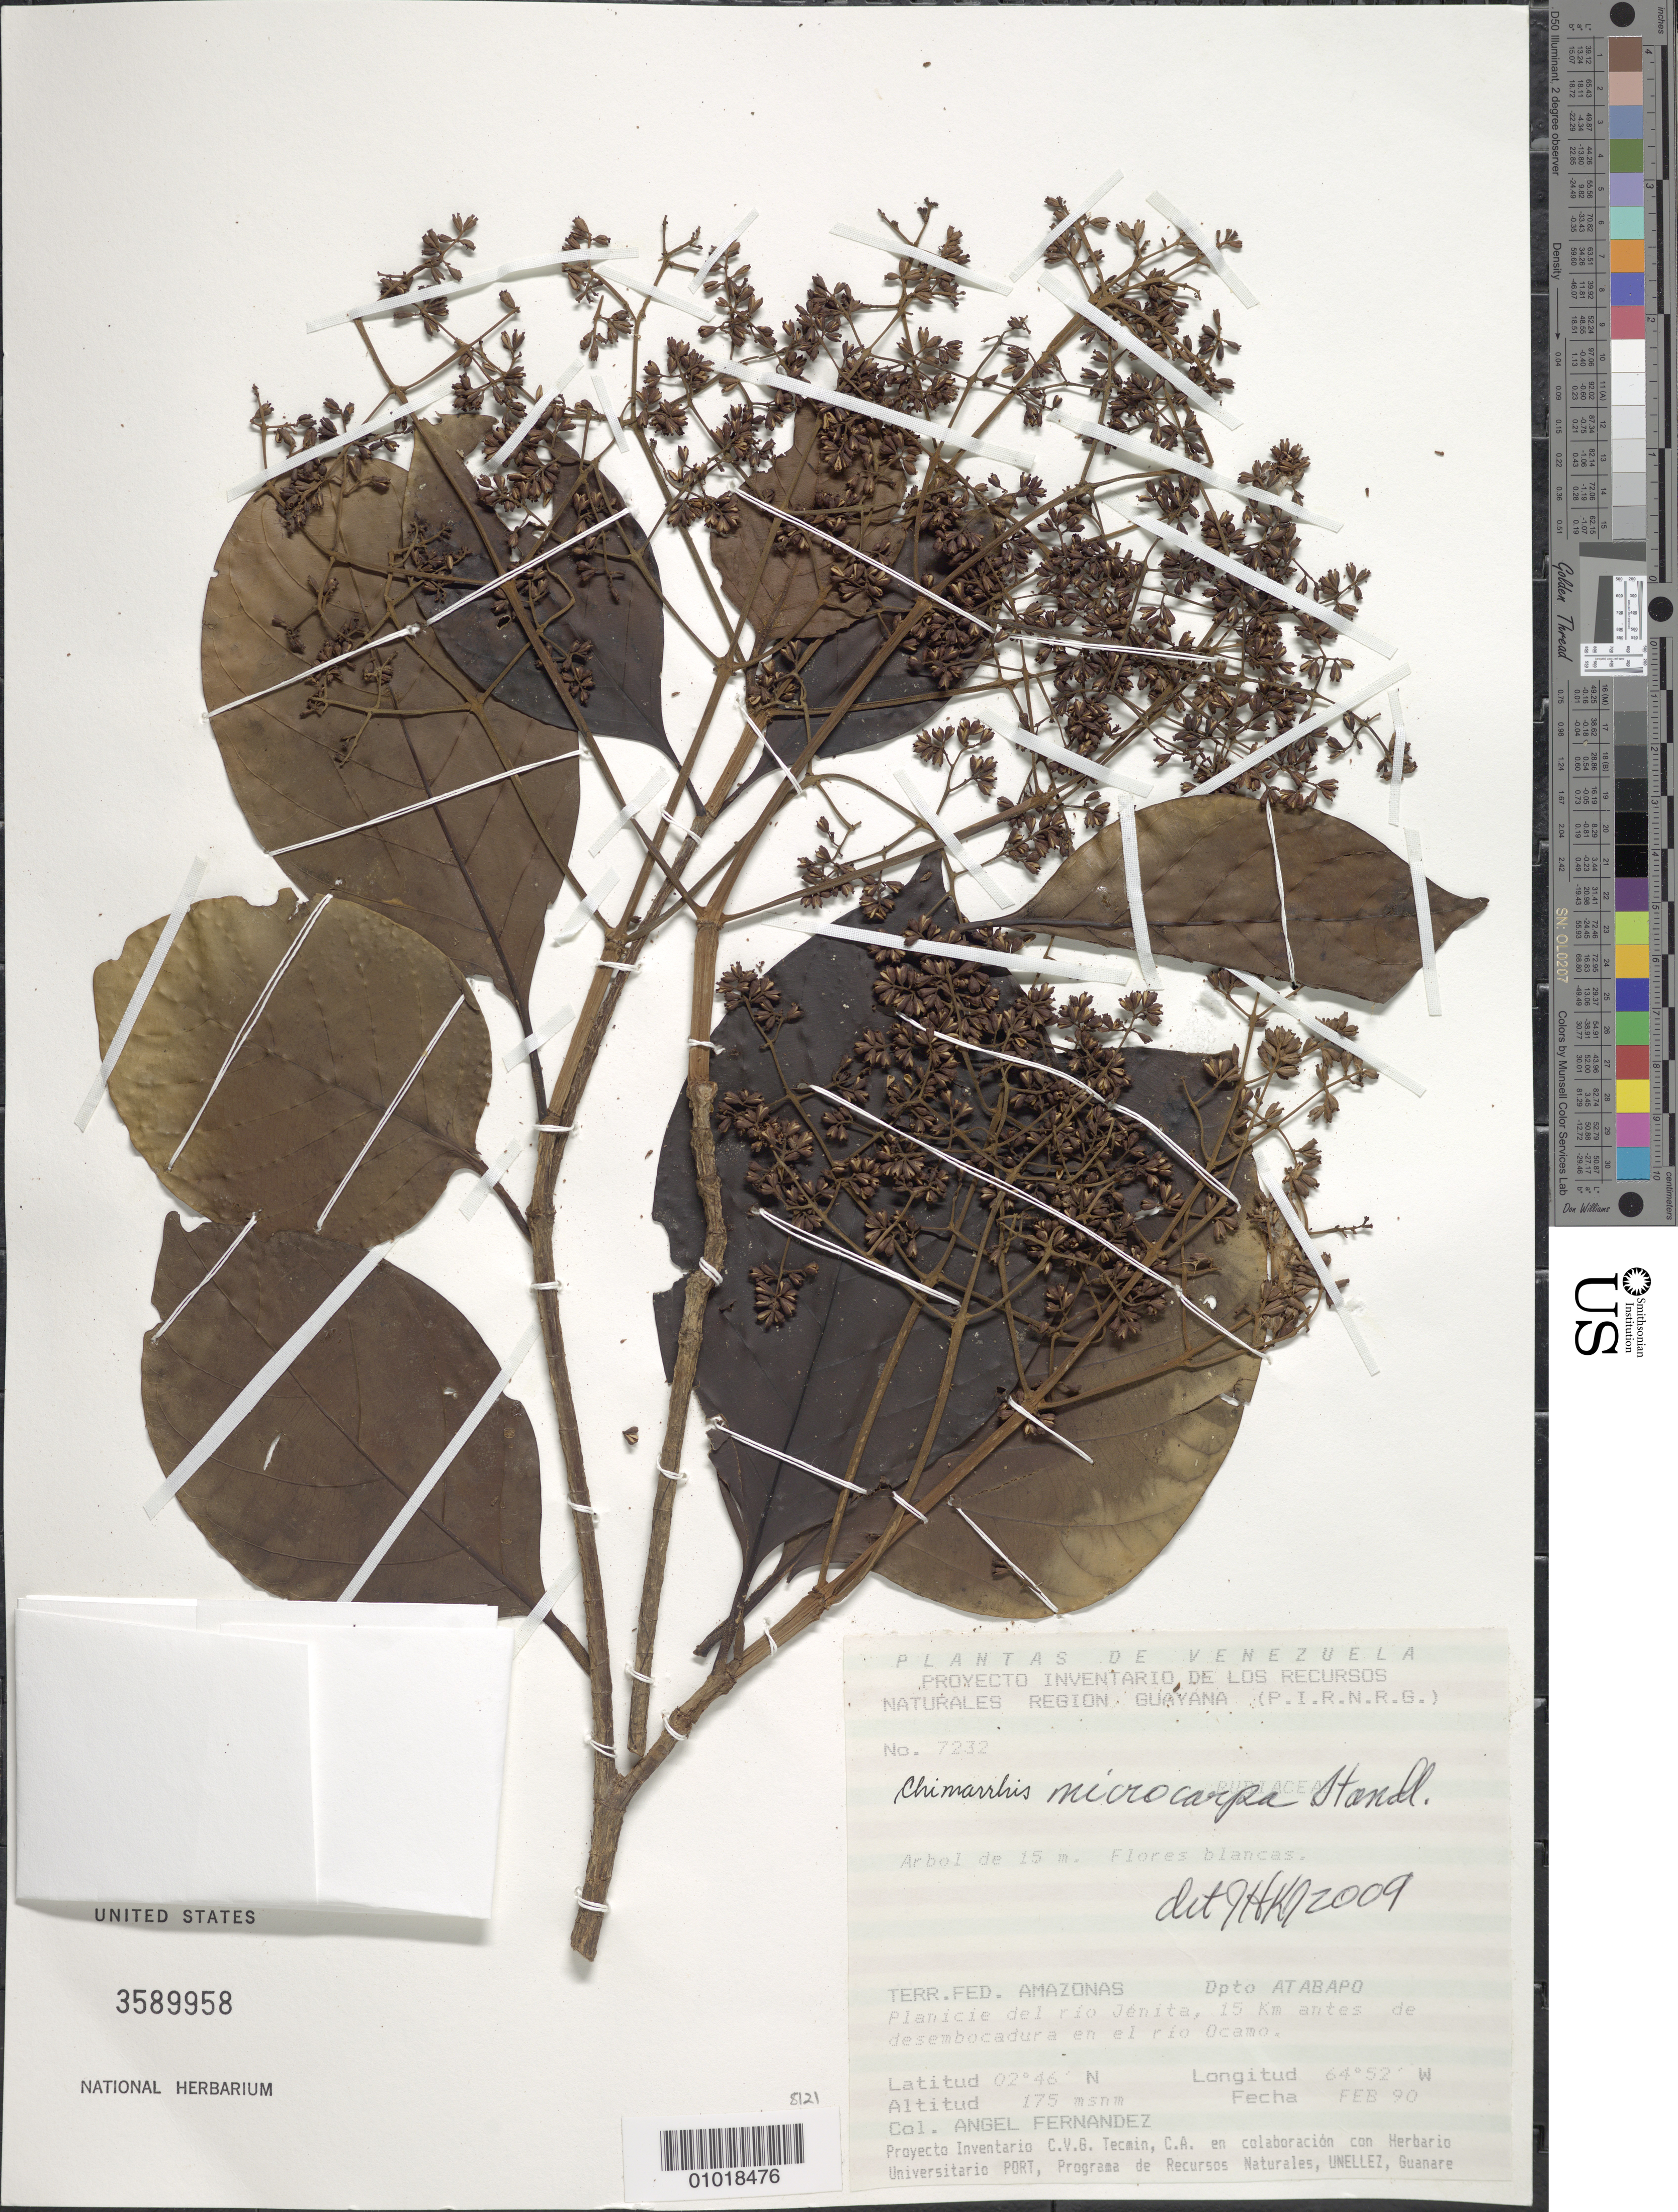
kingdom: Plantae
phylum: Tracheophyta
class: Magnoliopsida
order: Gentianales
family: Rubiaceae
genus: Chimarrhis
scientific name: Chimarrhis microcarpa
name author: Standl.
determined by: Kirkbride, J. H.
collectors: Á. Fernández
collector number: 7232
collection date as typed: Feb-90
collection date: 1990-02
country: Venezuela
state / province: Amazonas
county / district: Atabapo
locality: Río Jénita, 15 km antes de desembocadura en el Río Ocamo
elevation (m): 175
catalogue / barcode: US 3589958